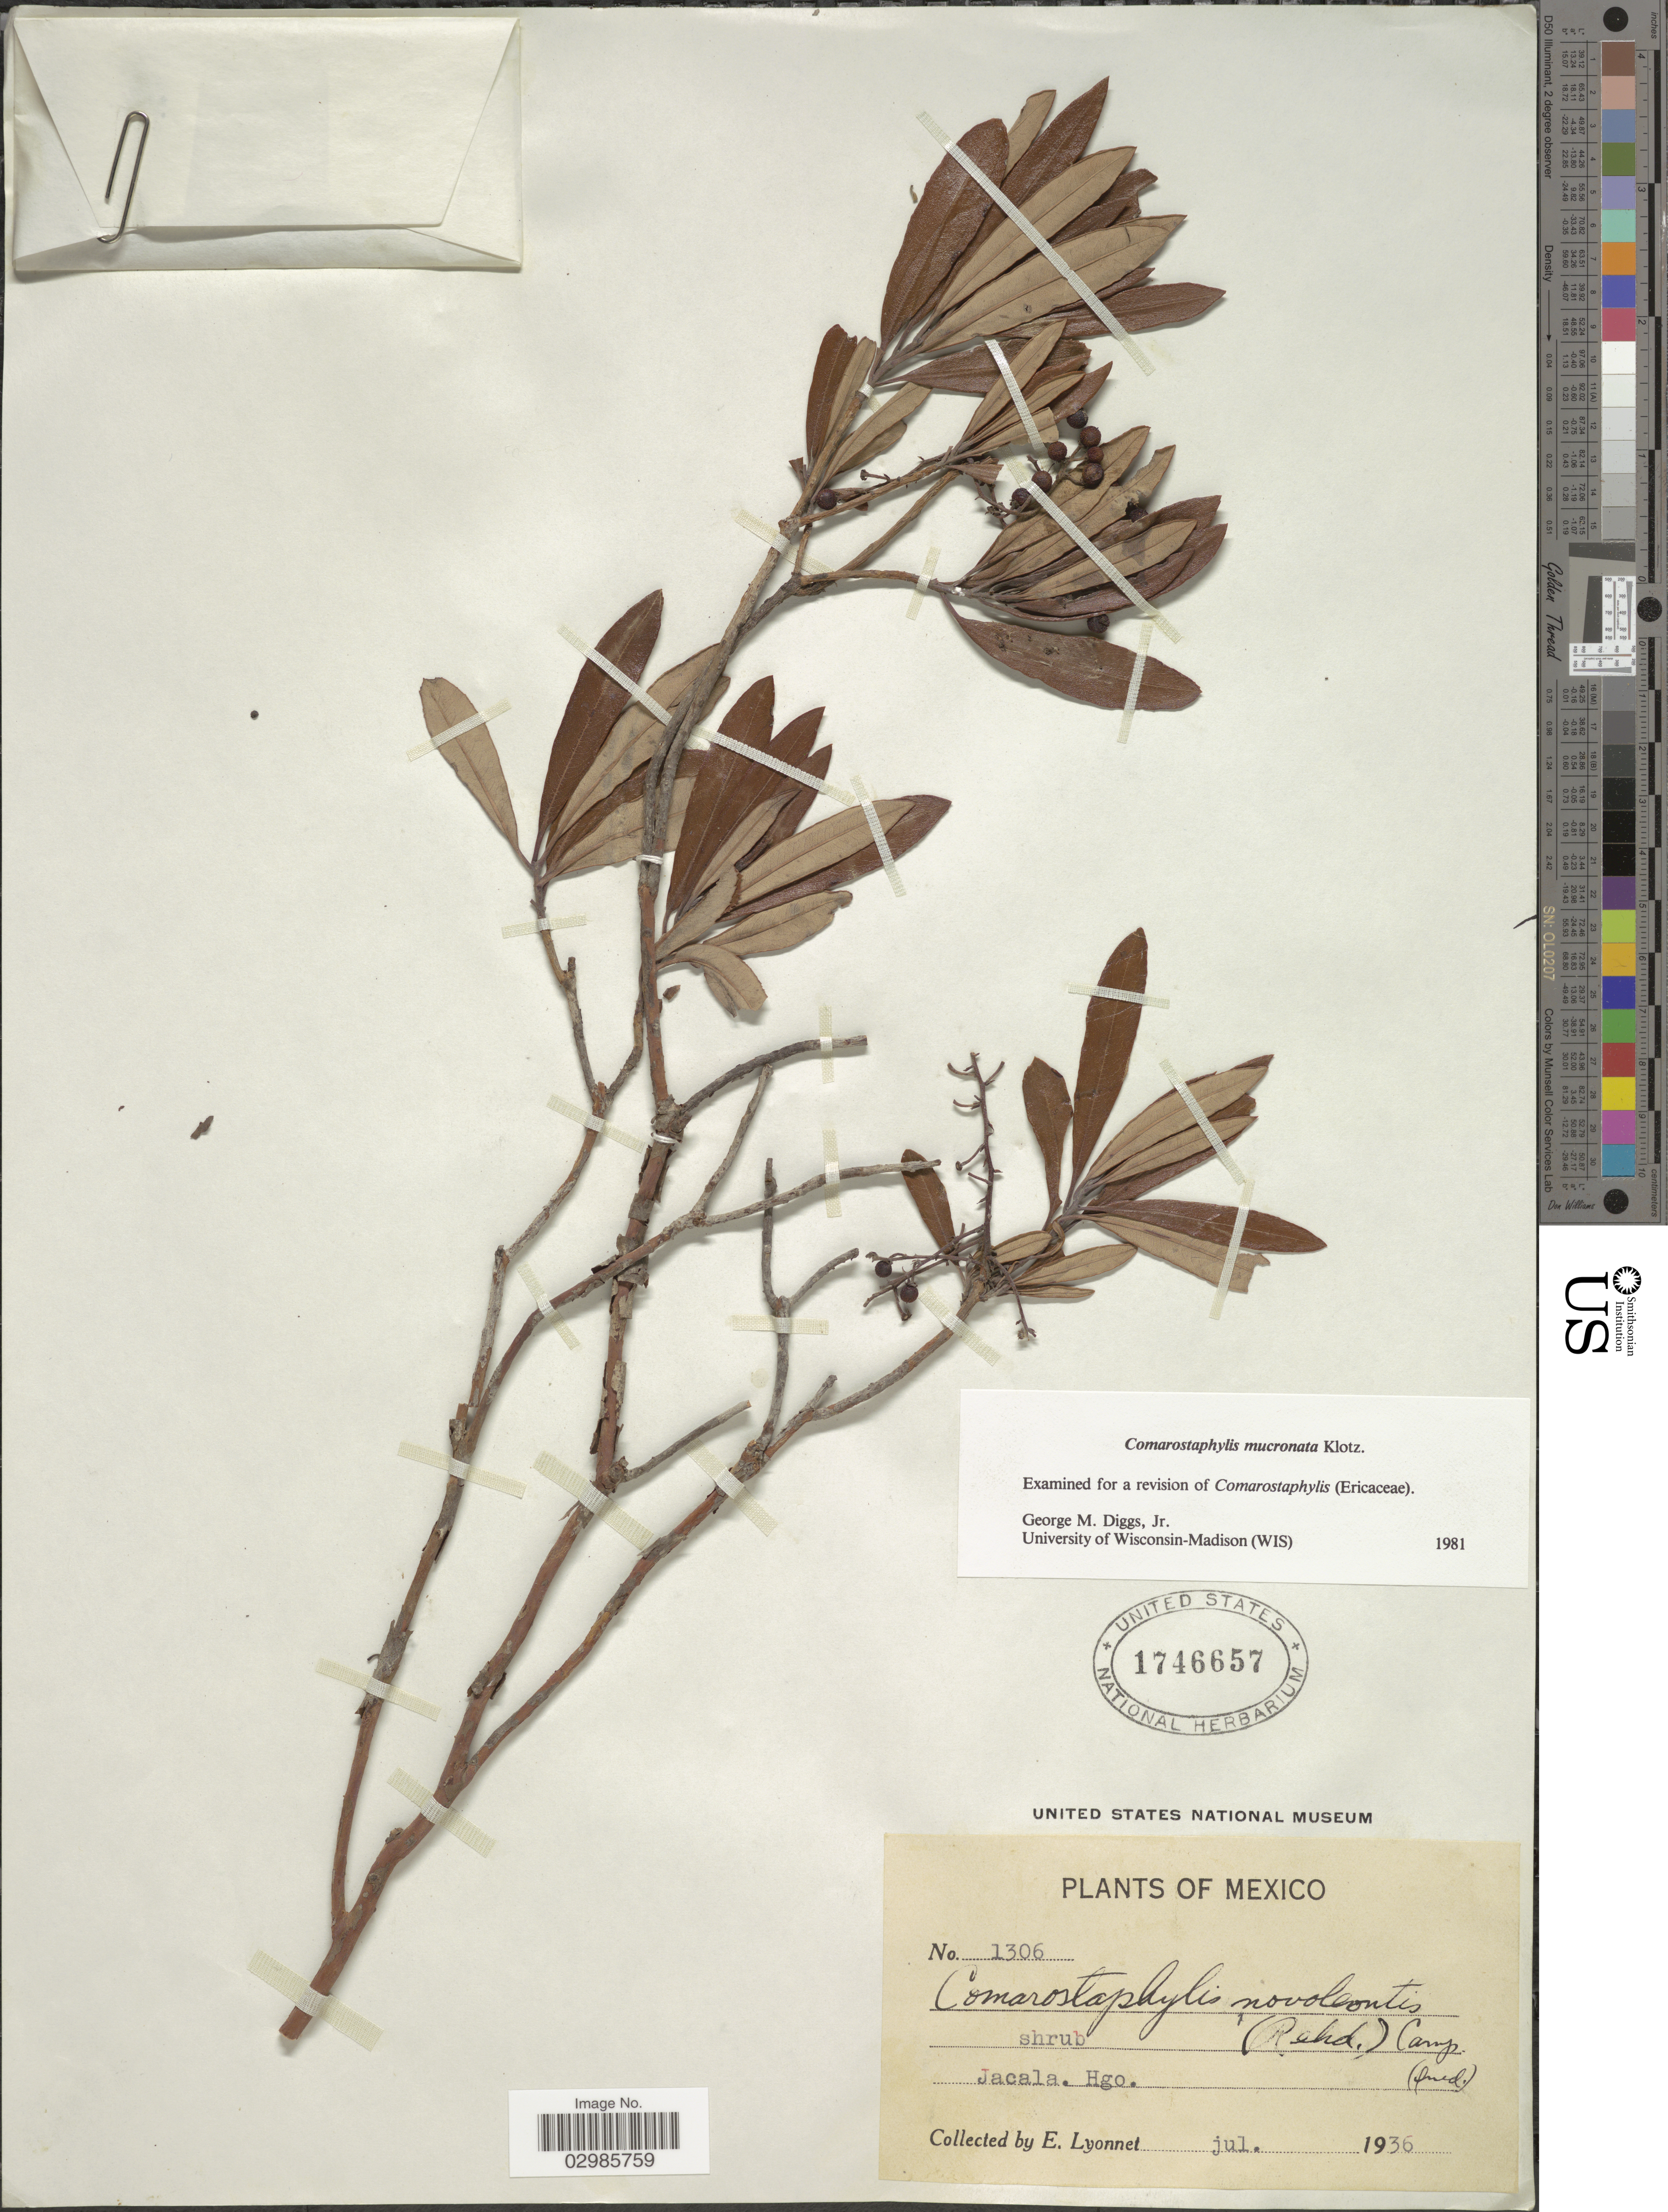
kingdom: Plantae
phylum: Tracheophyta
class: Magnoliopsida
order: Ericales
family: Ericaceae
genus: Comarostaphylis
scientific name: Comarostaphylis mucronata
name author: Klotzsch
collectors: E. Lyonnet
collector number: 1306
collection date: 1936-07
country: Mexico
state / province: Hidalgo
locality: Jacala, Hgo.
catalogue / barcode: US 1746657